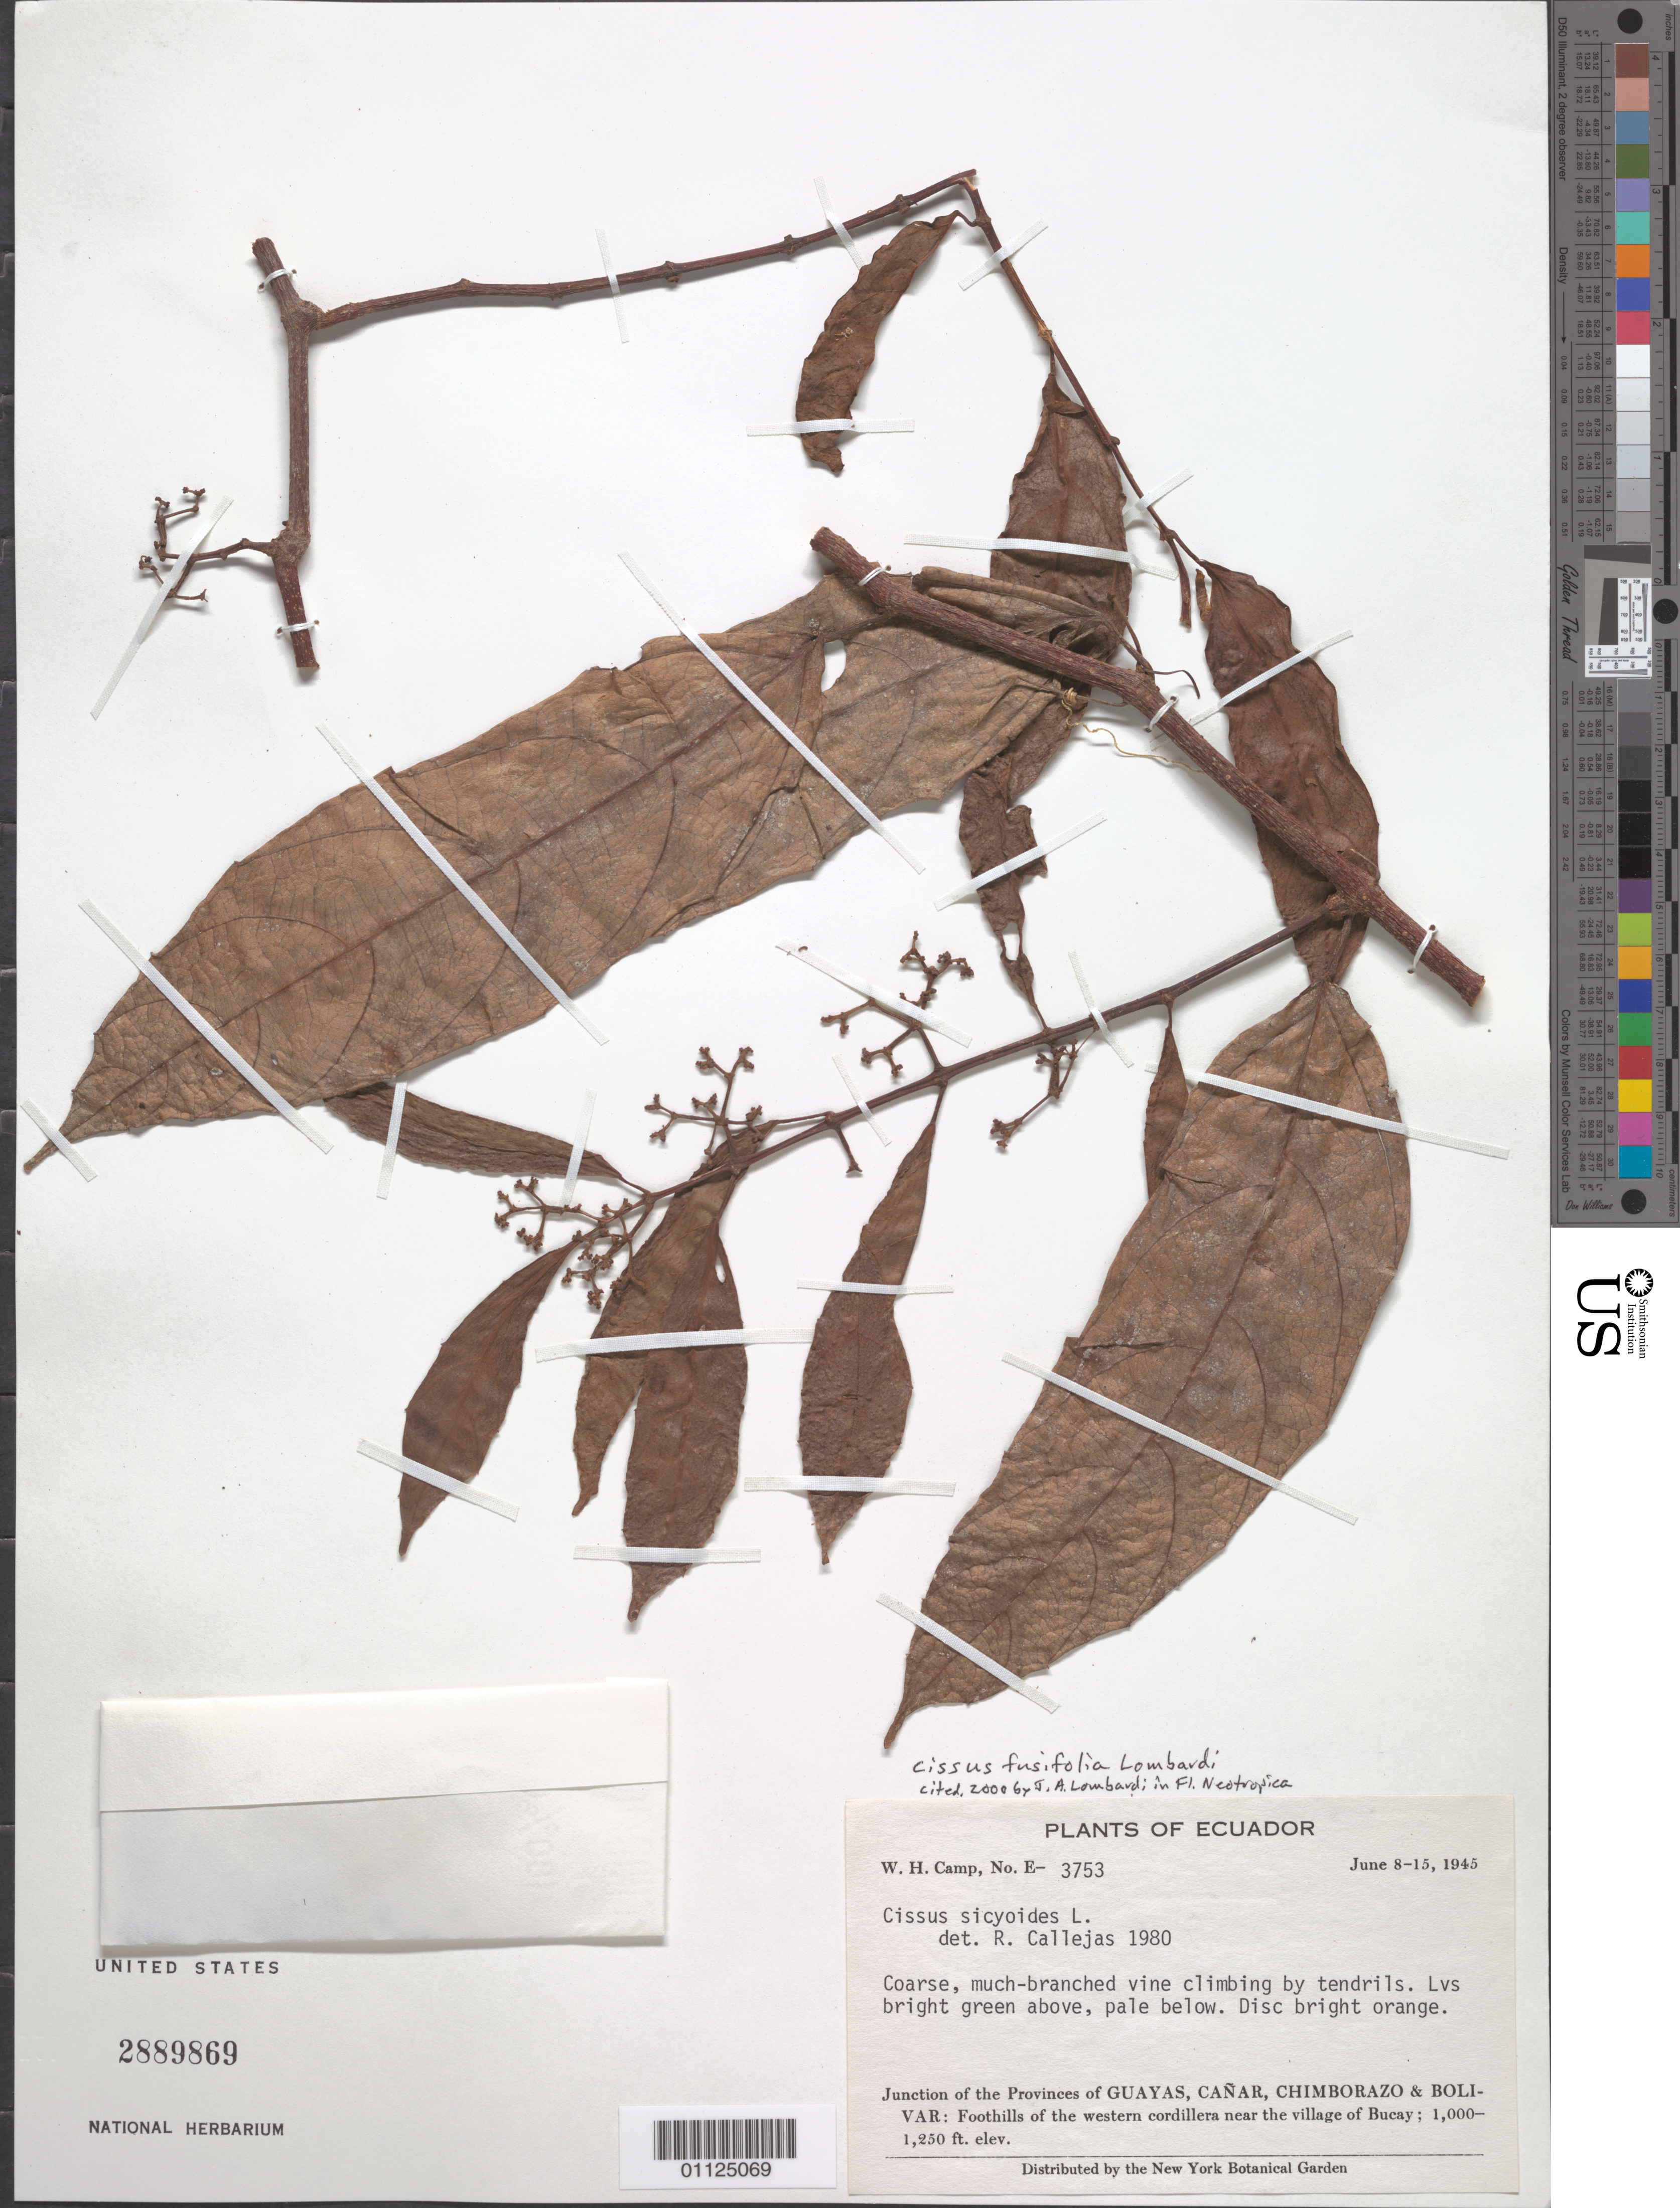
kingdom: Plantae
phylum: Tracheophyta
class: Magnoliopsida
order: Vitales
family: Vitaceae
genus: Cissus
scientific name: Cissus fusifolia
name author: Lombardi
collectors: W. H. Camp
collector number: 3753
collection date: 1945-06-08/1945-06-15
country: Ecuador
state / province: Guayas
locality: Junction of the Provinces of Guayas, Canar, Chimborazo & Bolivar: Foothills of the W cordillera near the village of Bucay.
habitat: Vine climbing by tendrils.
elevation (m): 305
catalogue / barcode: US 2889869